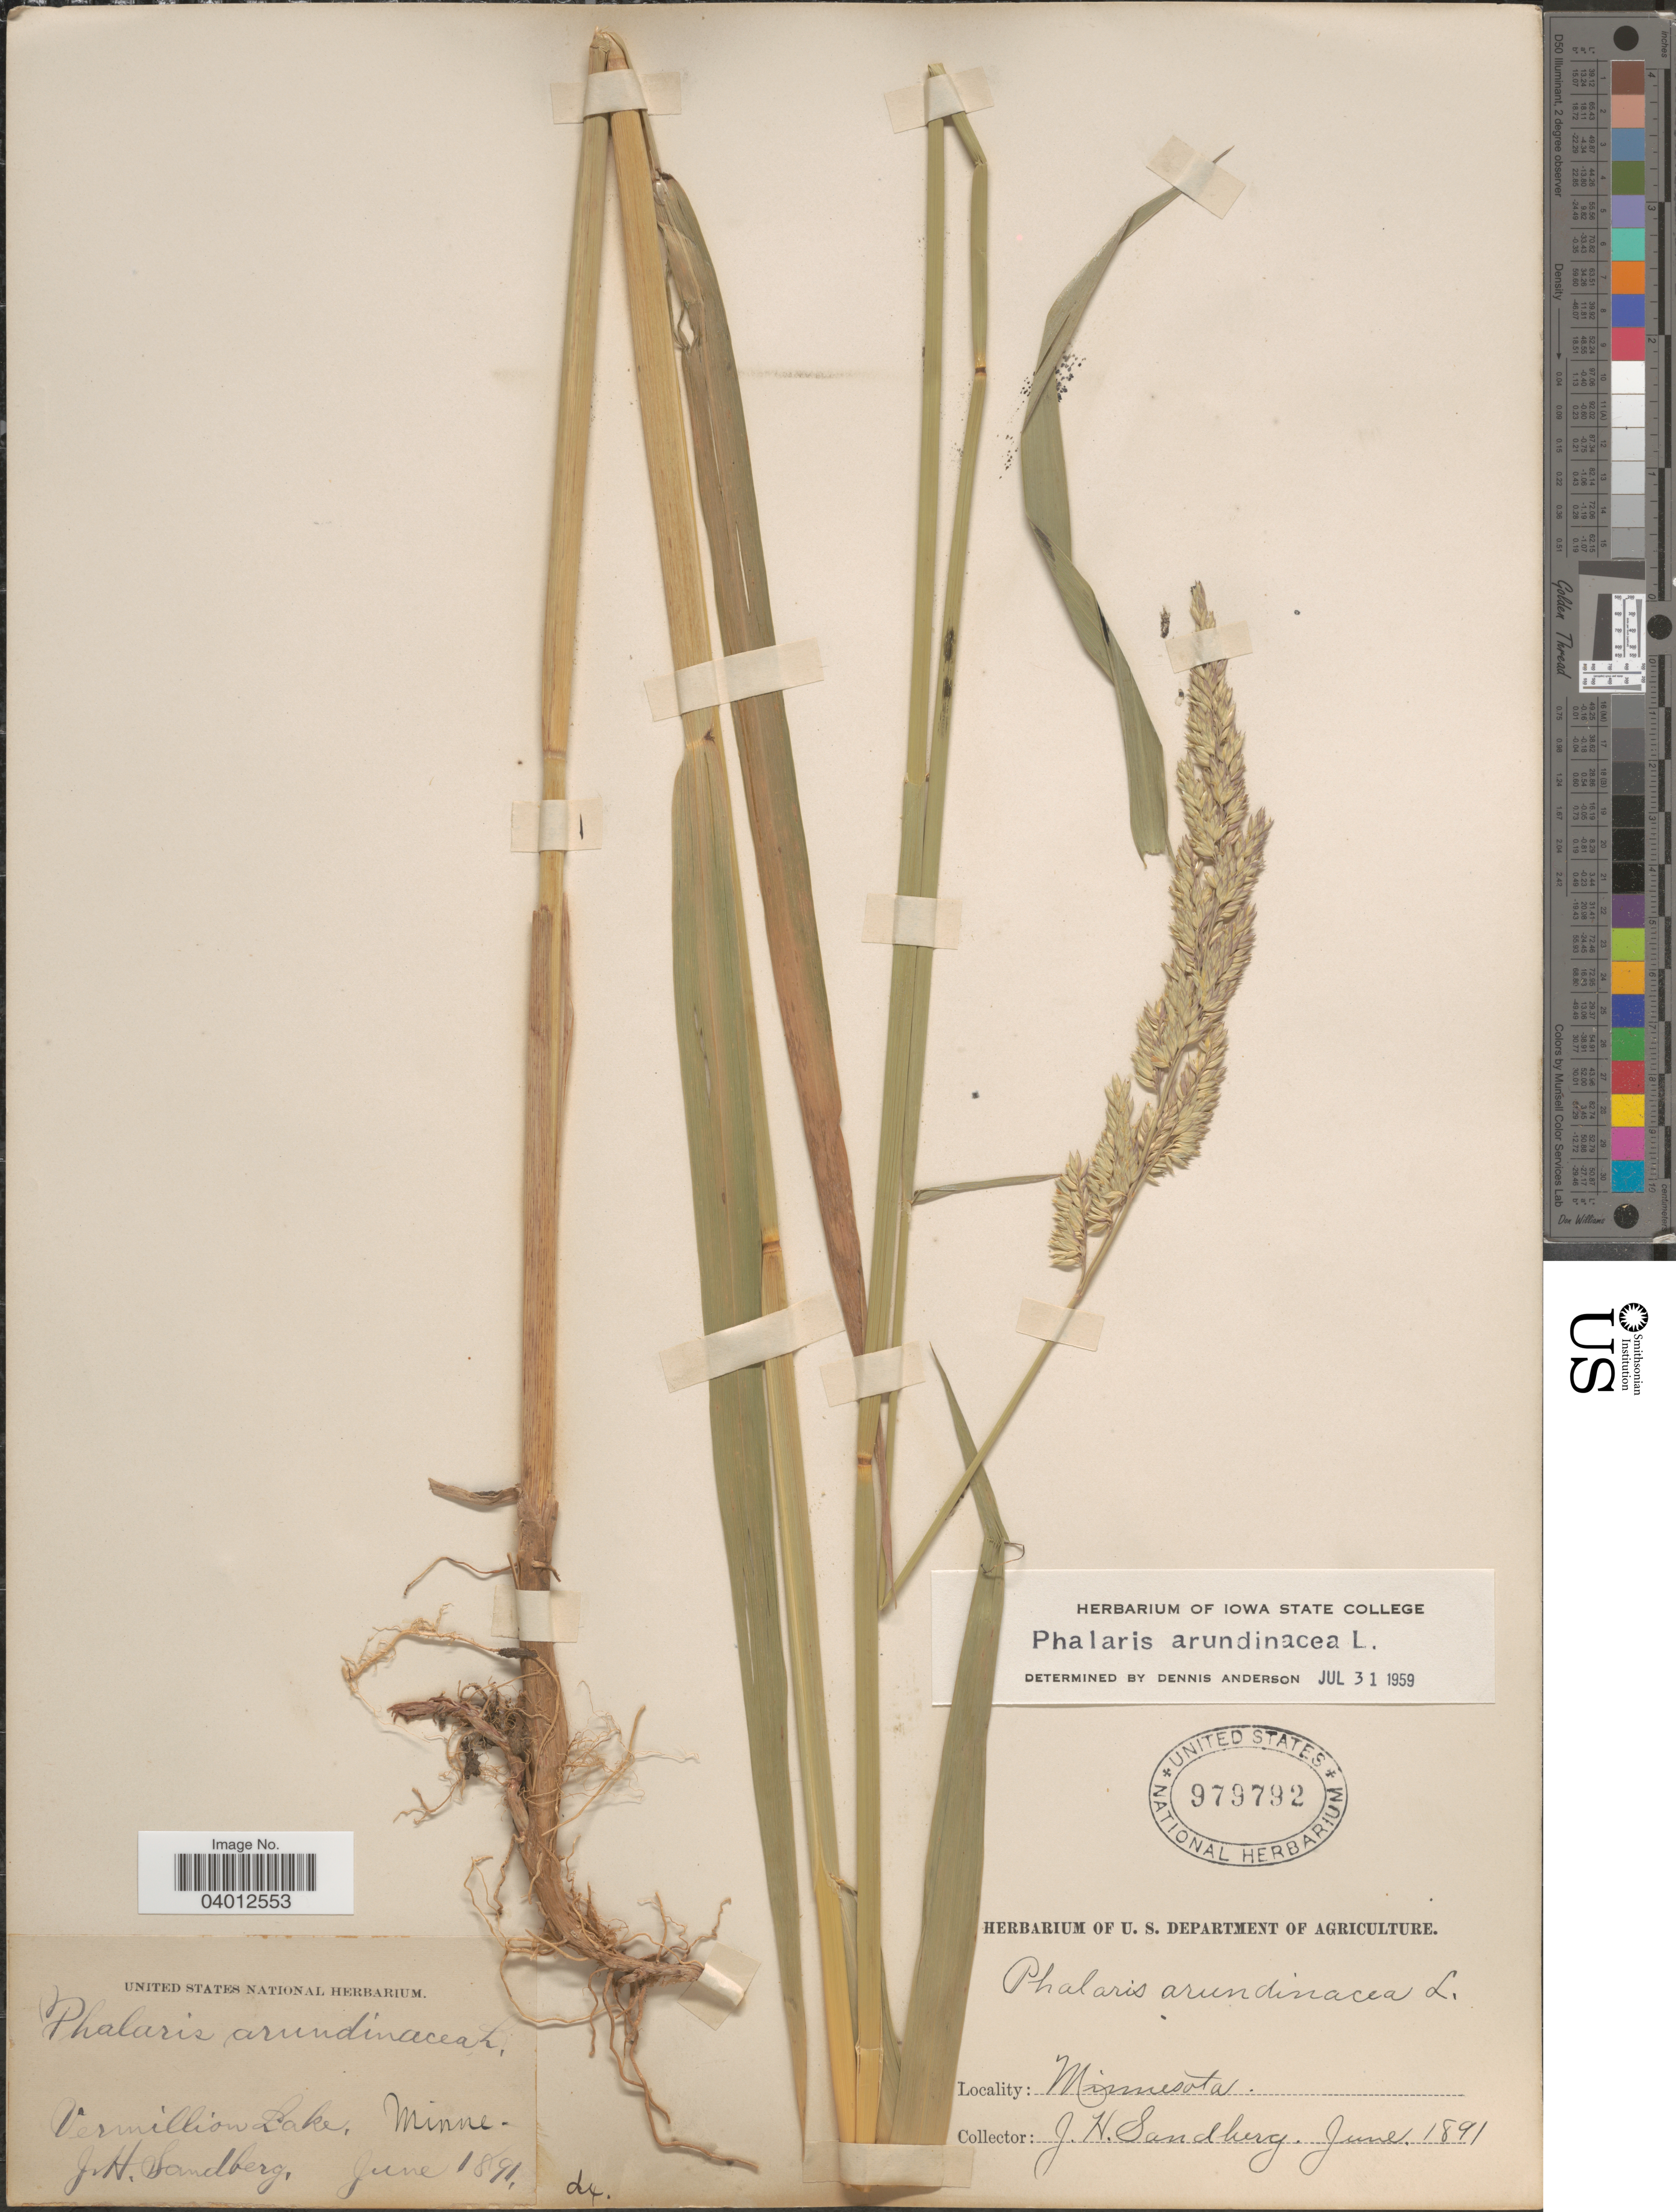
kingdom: Plantae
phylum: Tracheophyta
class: Liliopsida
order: Poales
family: Poaceae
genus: Phalaris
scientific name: Phalaris arundinacea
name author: L.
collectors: J. H. Sandberg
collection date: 1891-06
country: United States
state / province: Minnesota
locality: Vermillion Lake.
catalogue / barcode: US 979792